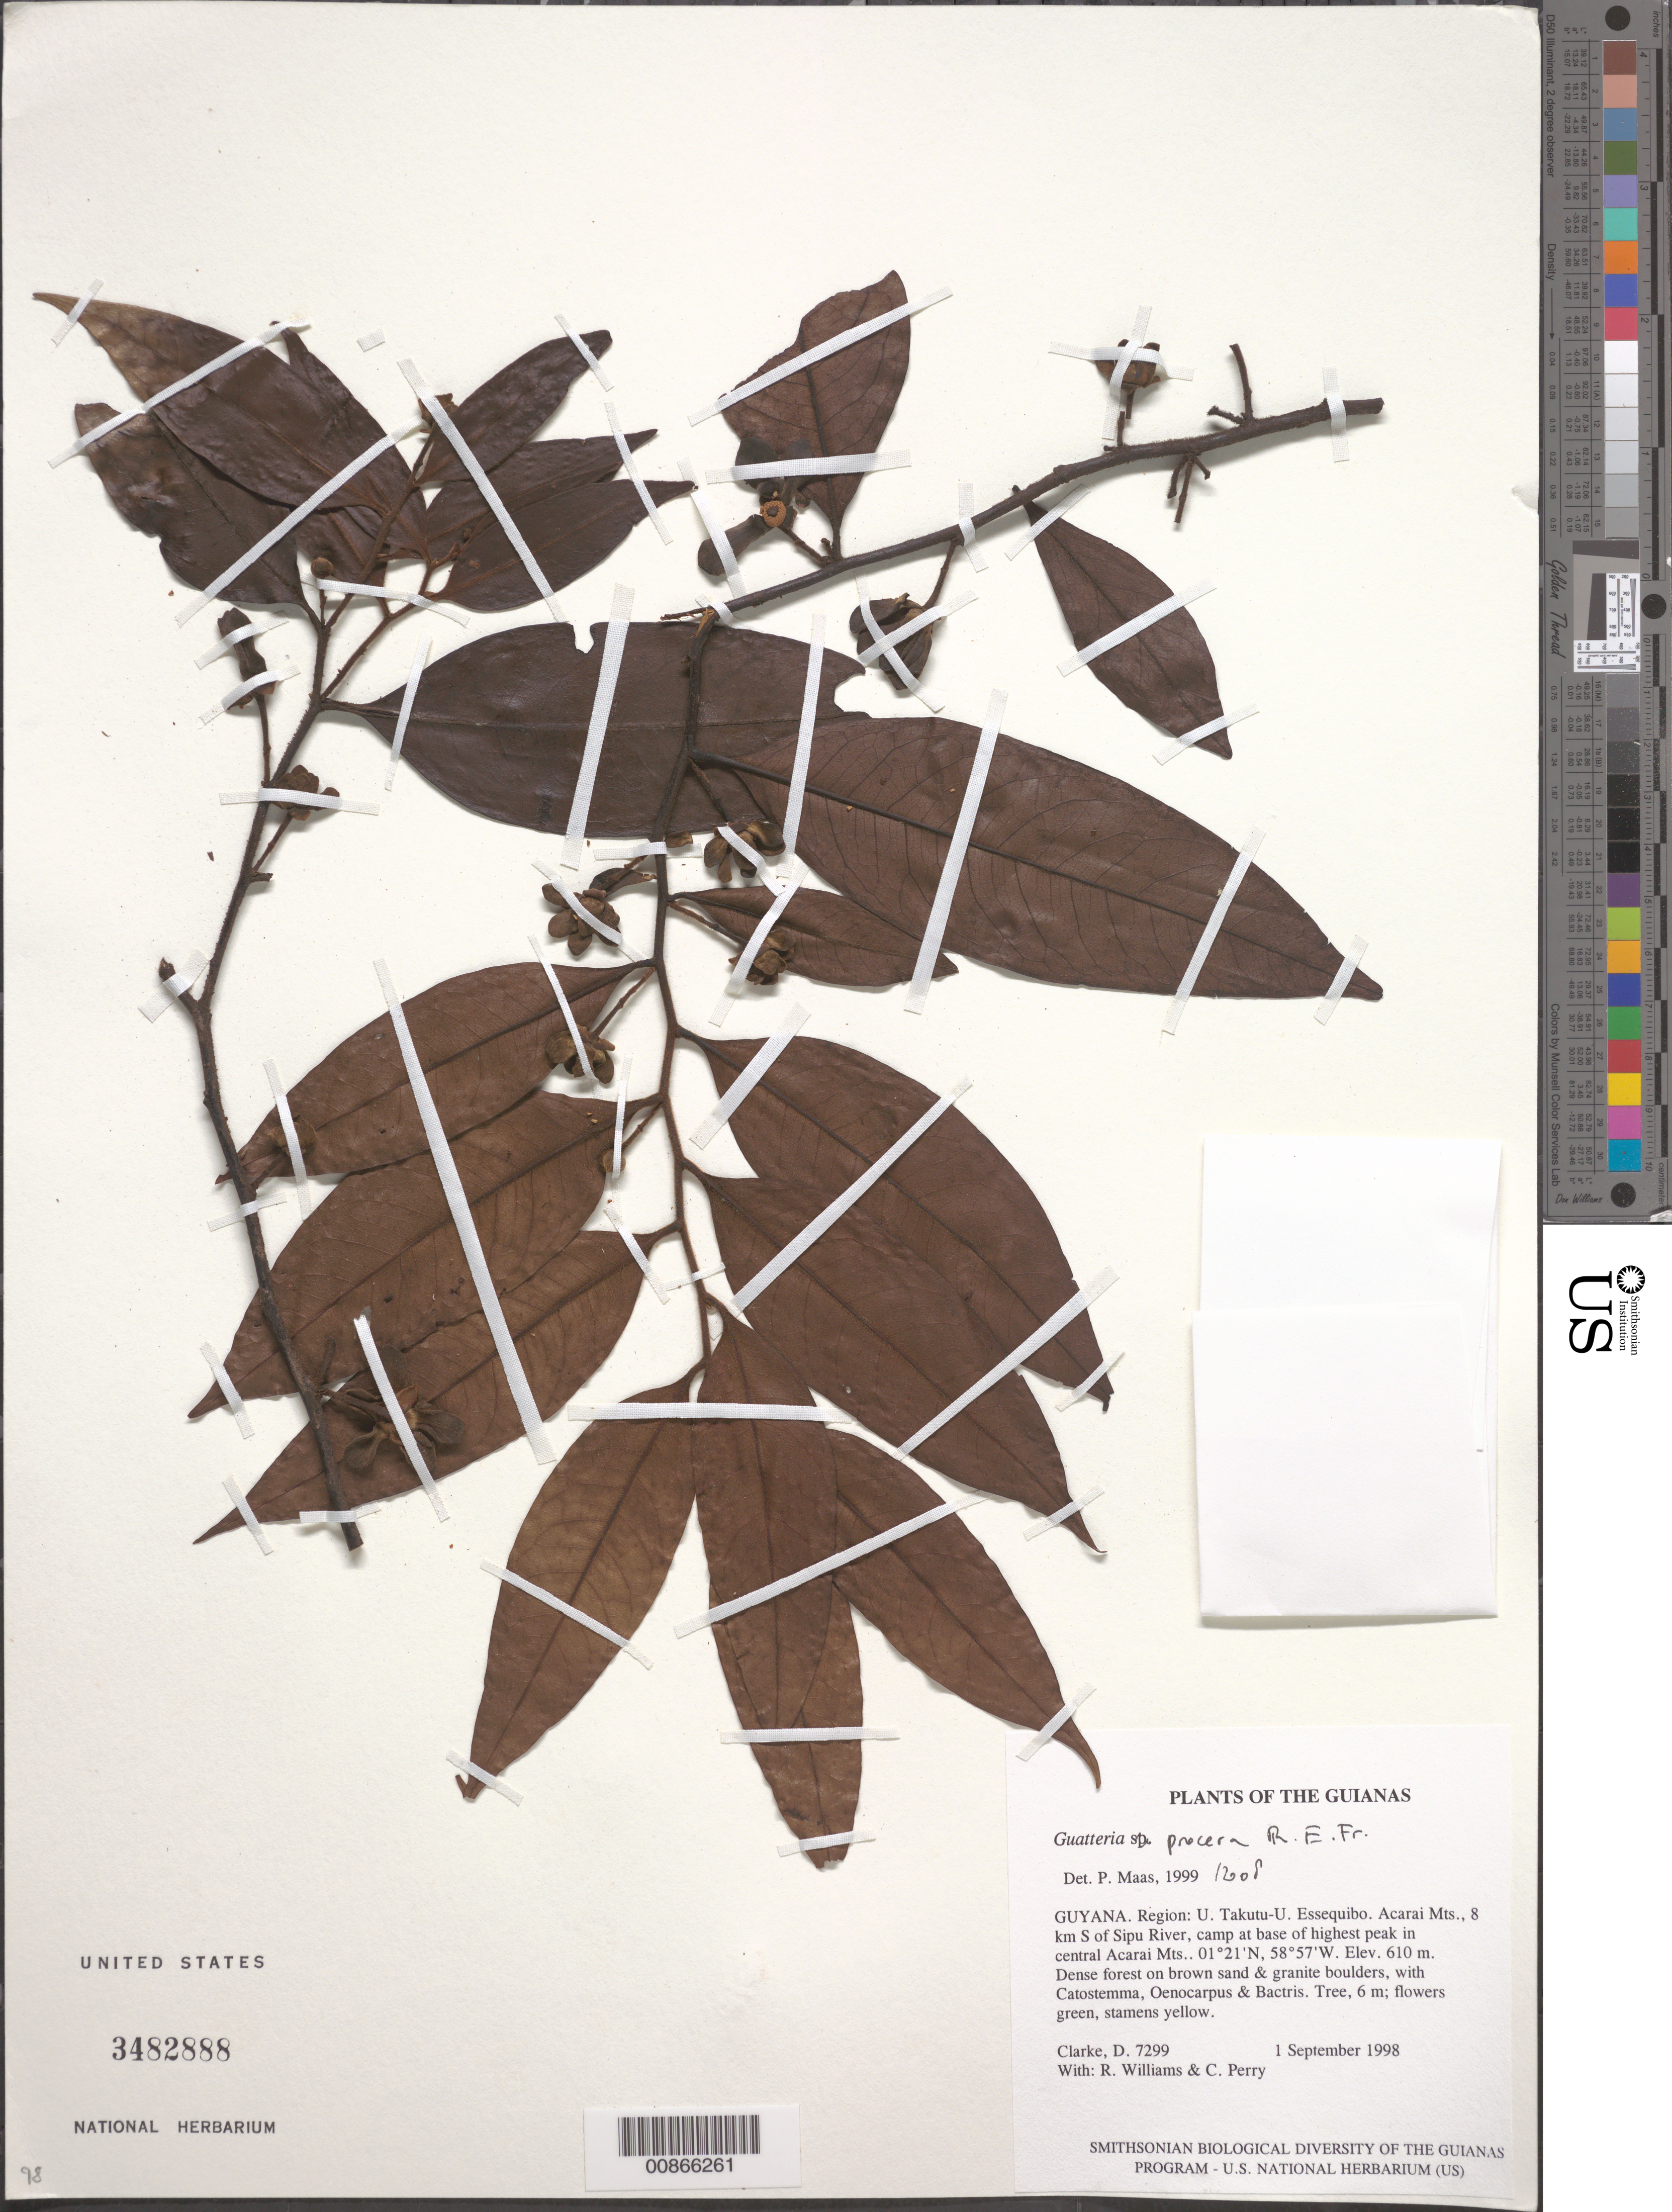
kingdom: Plantae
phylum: Tracheophyta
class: Magnoliopsida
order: Magnoliales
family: Annonaceae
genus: Guatteria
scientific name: Guatteria procera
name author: R.E. Fr.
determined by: Maas, Paul J.; Maas, H.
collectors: H. D. Clarke, R. Williams & C. Perry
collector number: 7299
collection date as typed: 1 September 1998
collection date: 1998-09-01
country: Guyana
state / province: U. Takutu-U. Essequibo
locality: Acarai Mts., 10 km S of Sipu River, summit of highest peak in central Acarai Mts.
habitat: Dense forest on brown sand & granite boulders, with Catostemma, Oenocarpus & Bactris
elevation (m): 1100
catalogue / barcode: US 3482888